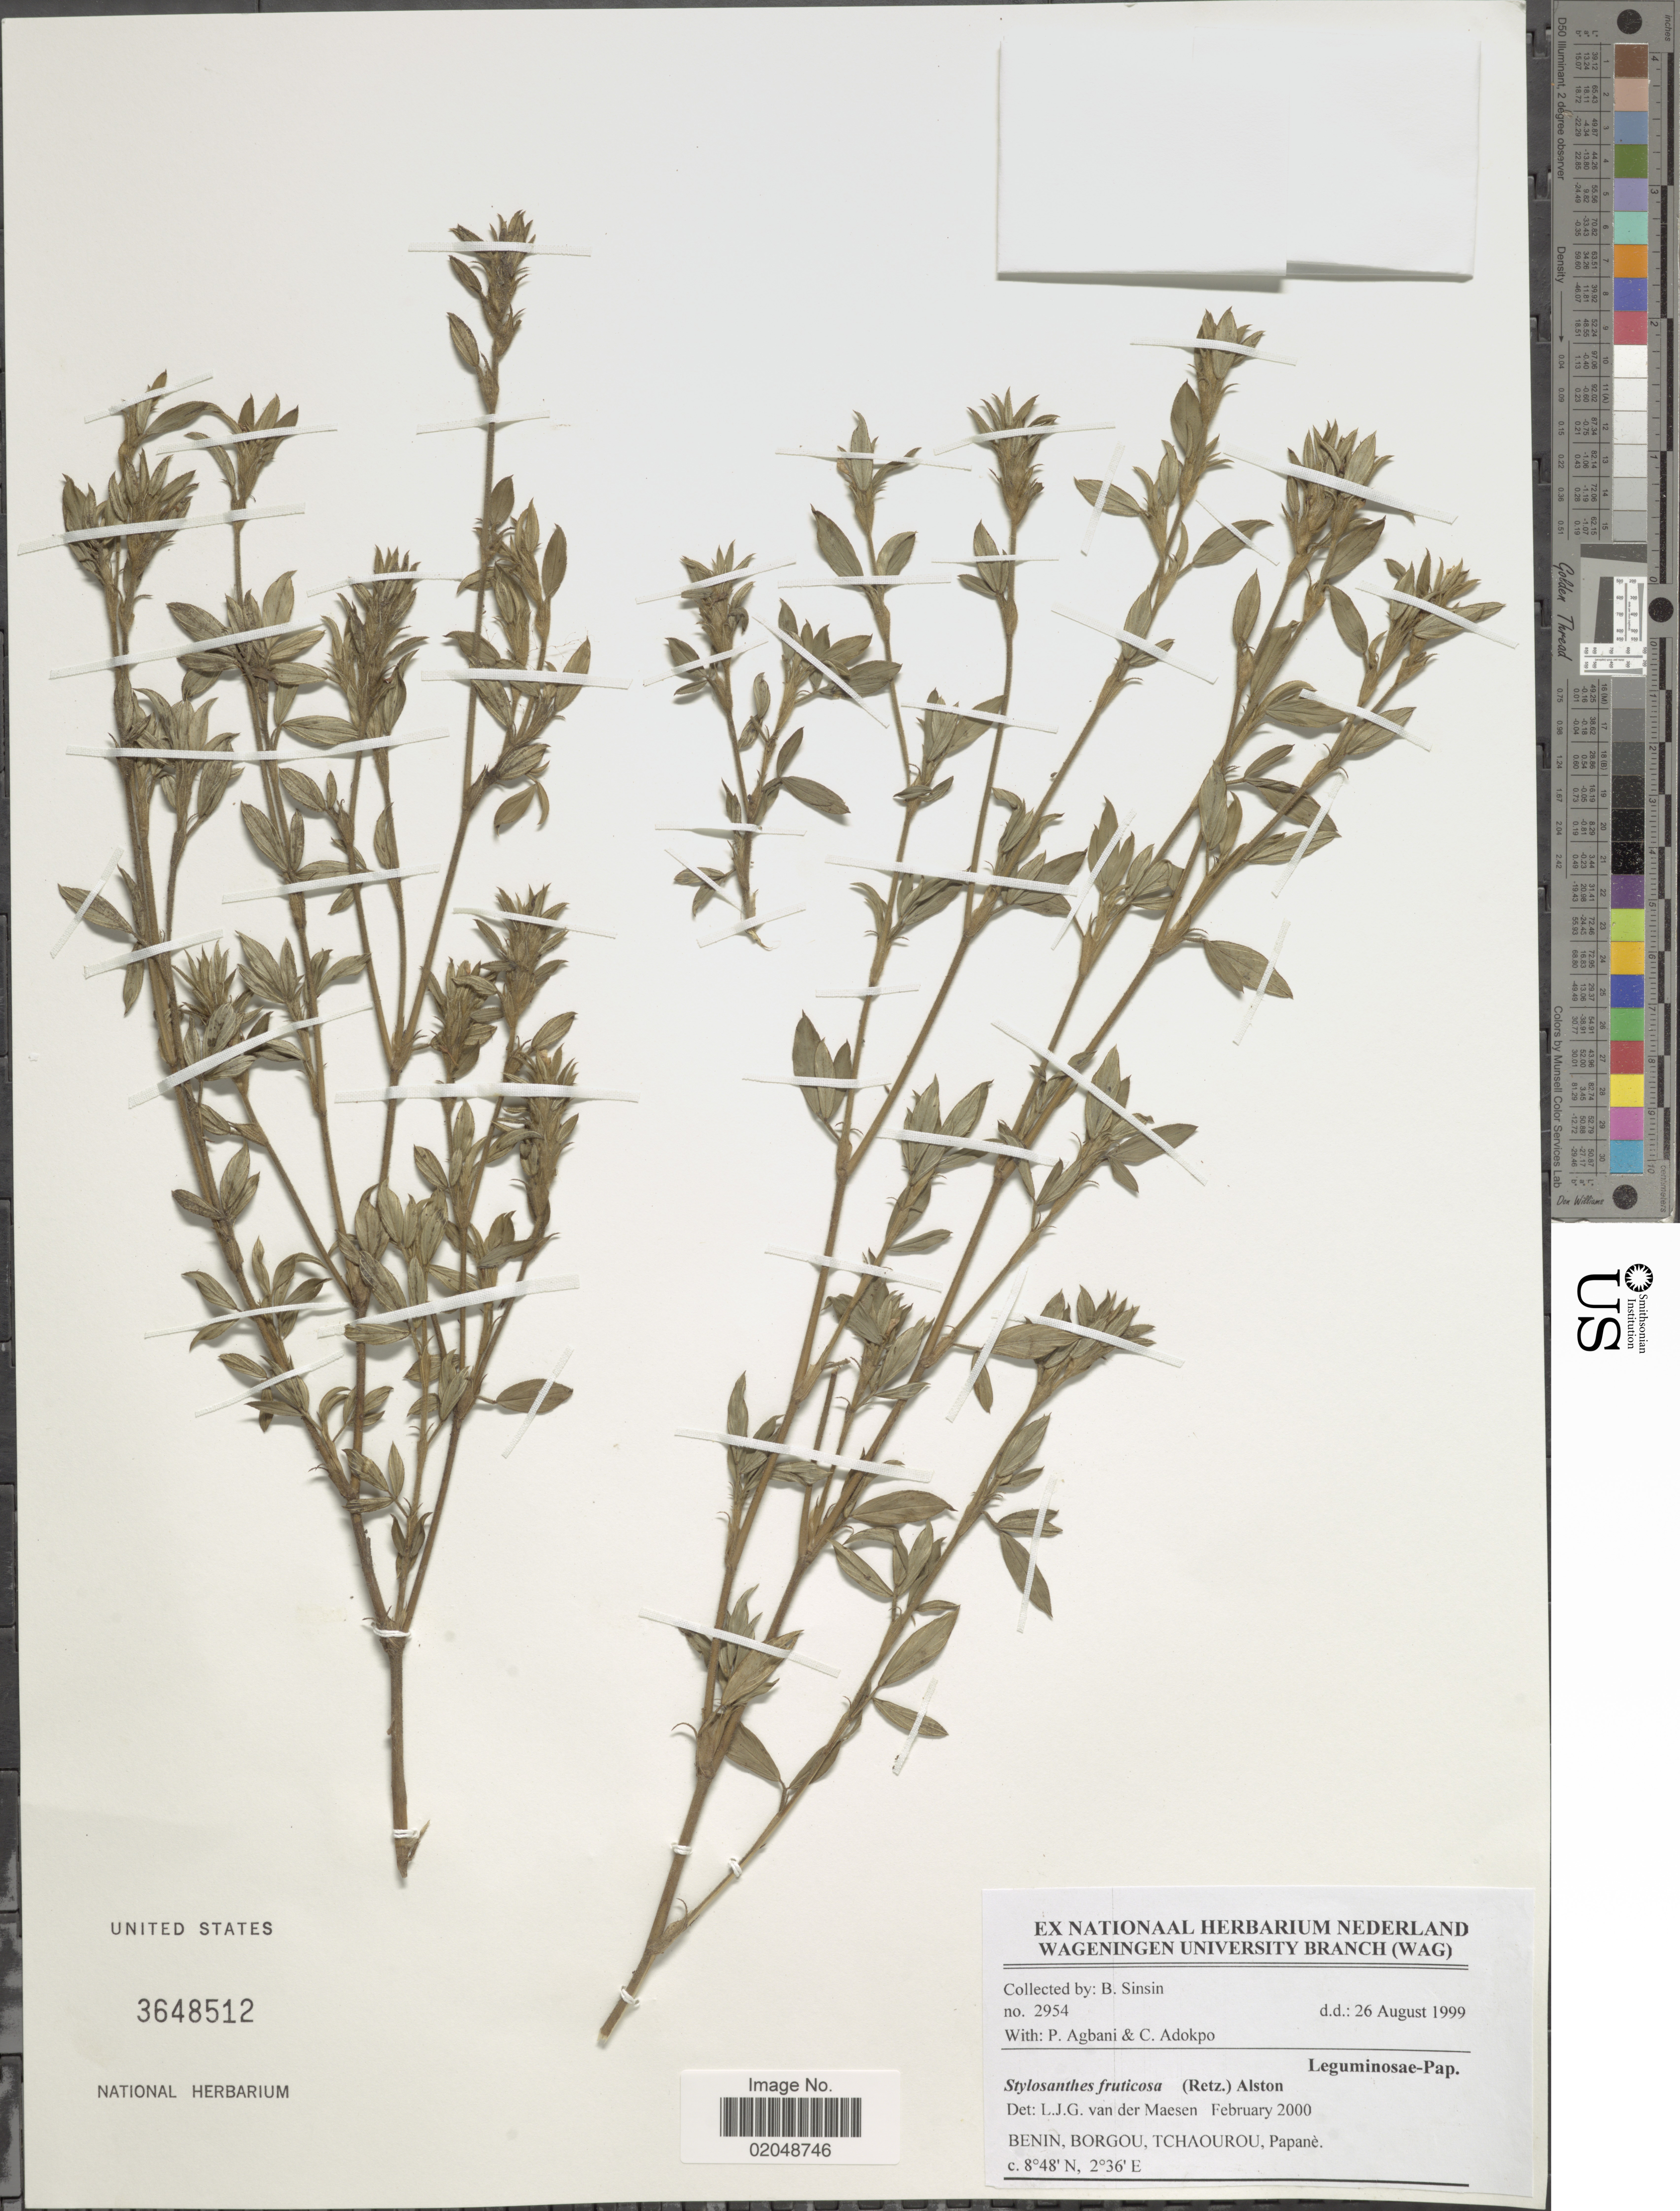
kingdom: Plantae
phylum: Tracheophyta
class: Magnoliopsida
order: Fabales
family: Fabaceae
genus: Stylosanthes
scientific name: Stylosanthes fruticosa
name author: (Retz.) Alston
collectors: B. Sinsin, P. Agbani & C. Adokpo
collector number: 2954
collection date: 1999-08-26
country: Benin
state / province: Borgou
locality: Tchaourou, Papané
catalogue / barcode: US 3648512